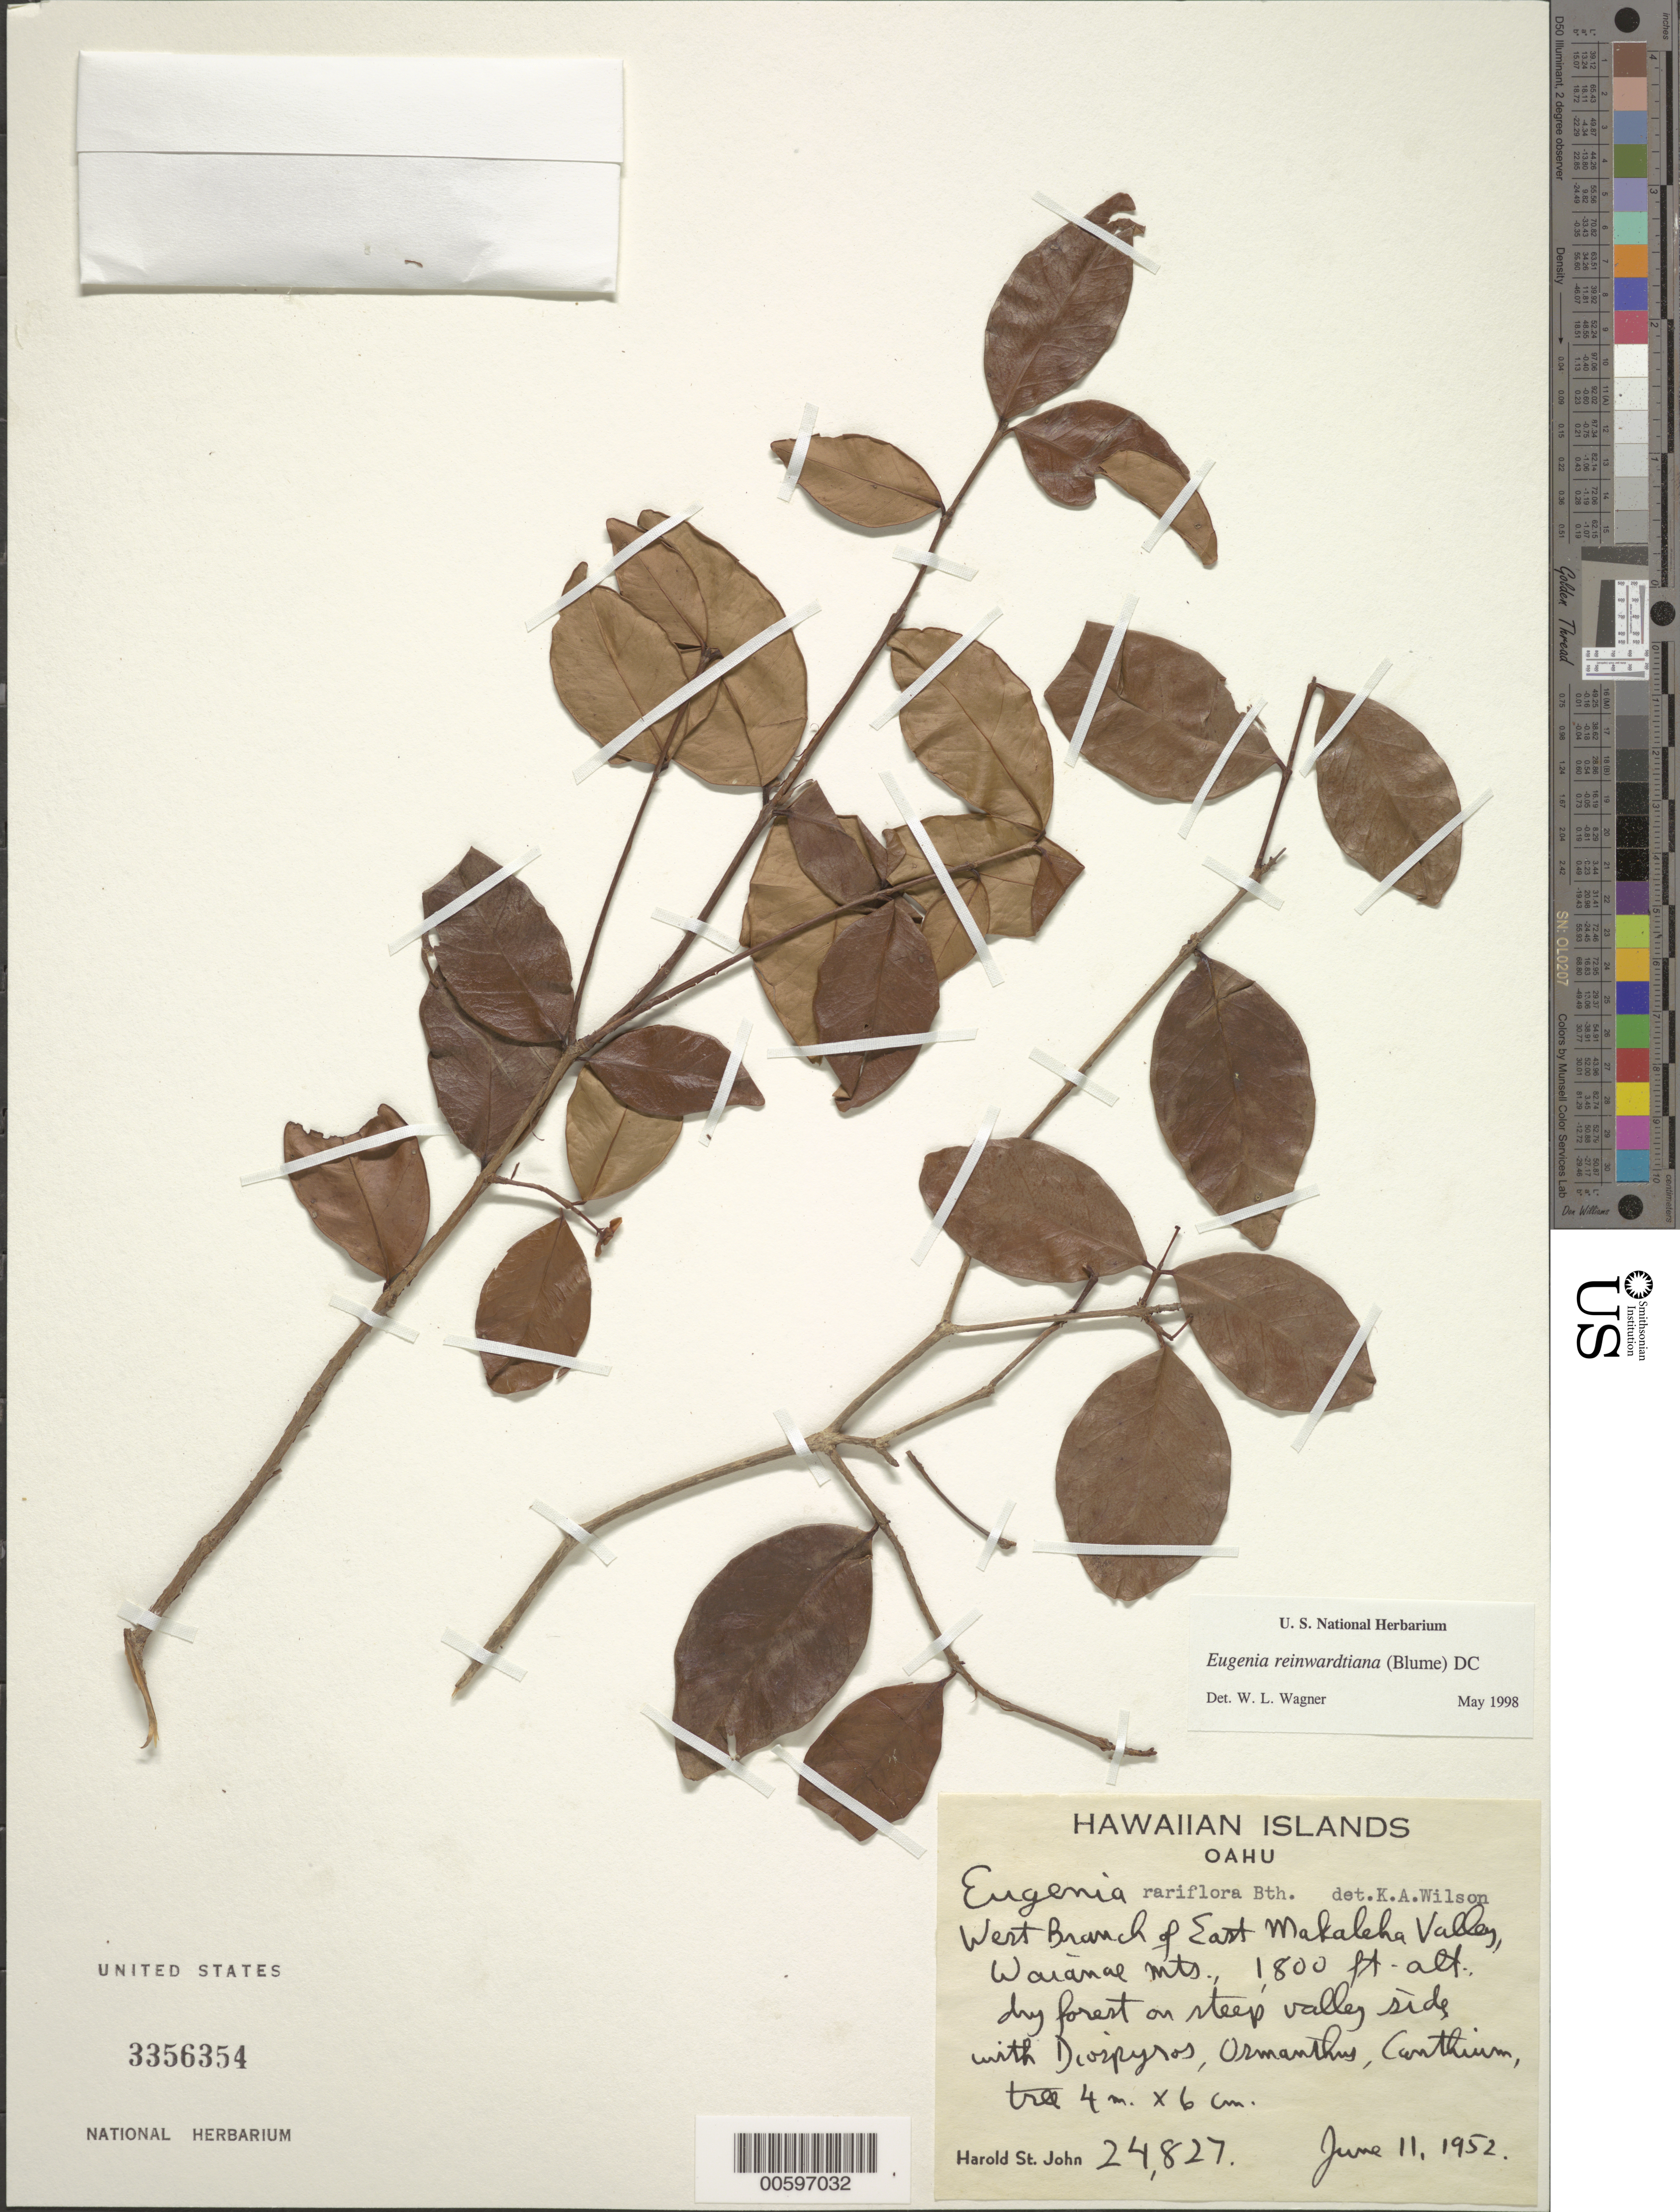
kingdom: Plantae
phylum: Tracheophyta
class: Magnoliopsida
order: Myrtales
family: Myrtaceae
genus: Eugenia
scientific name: Eugenia reinwardtiana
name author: (Blume) DC.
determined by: Wagner, W. L., (BOT), Smithsonian Institution - National Museum of Natural History (UNITED STATES)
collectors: H. St. John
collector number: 24827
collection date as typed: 11 Jun 1952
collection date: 1952-06-11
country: United States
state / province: Hawaii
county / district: Honolulu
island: Oahu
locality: W branch of E Makaleha Valley, Waianae Mts.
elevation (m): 549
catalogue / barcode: US 3356354